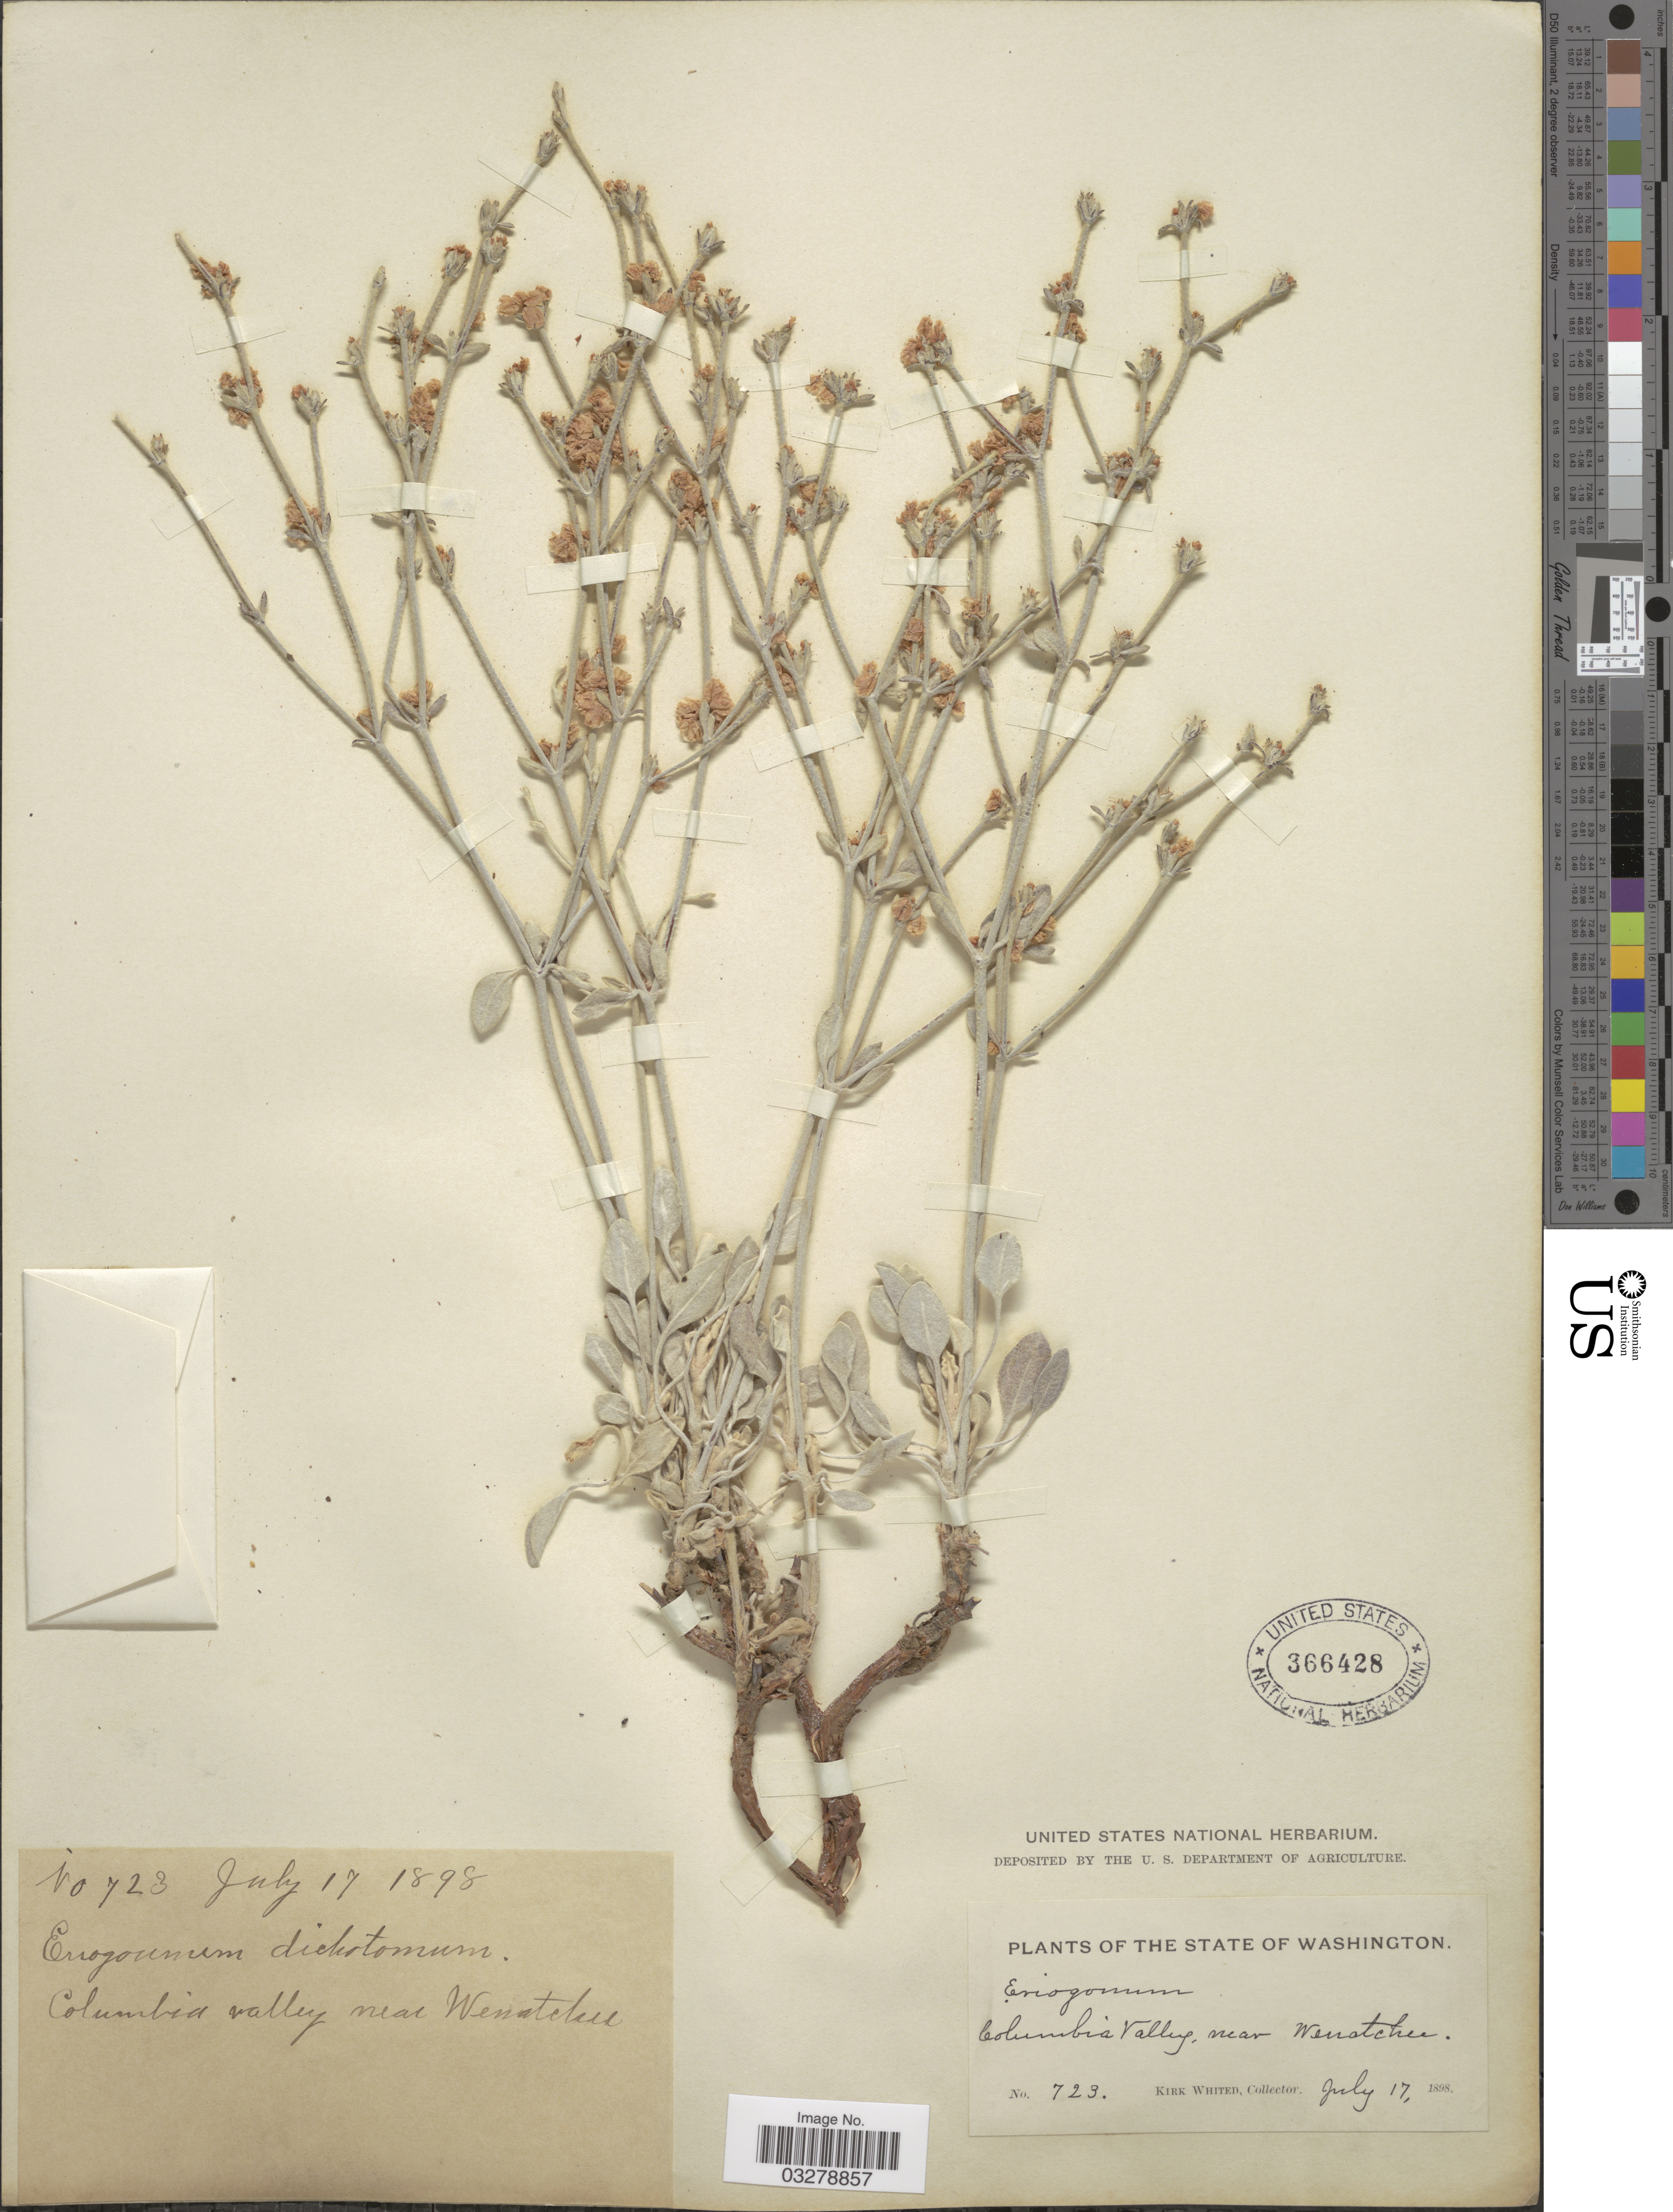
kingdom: Plantae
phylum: Tracheophyta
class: Magnoliopsida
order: Caryophyllales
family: Polygonaceae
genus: Eriogonum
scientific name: Eriogonum niverum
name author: Douglas ex Benth.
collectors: K. Whited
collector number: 723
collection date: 1898-07-17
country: United States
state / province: Washington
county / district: Chelan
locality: Columbia Valley, near Wenatchee.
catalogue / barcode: US 366428